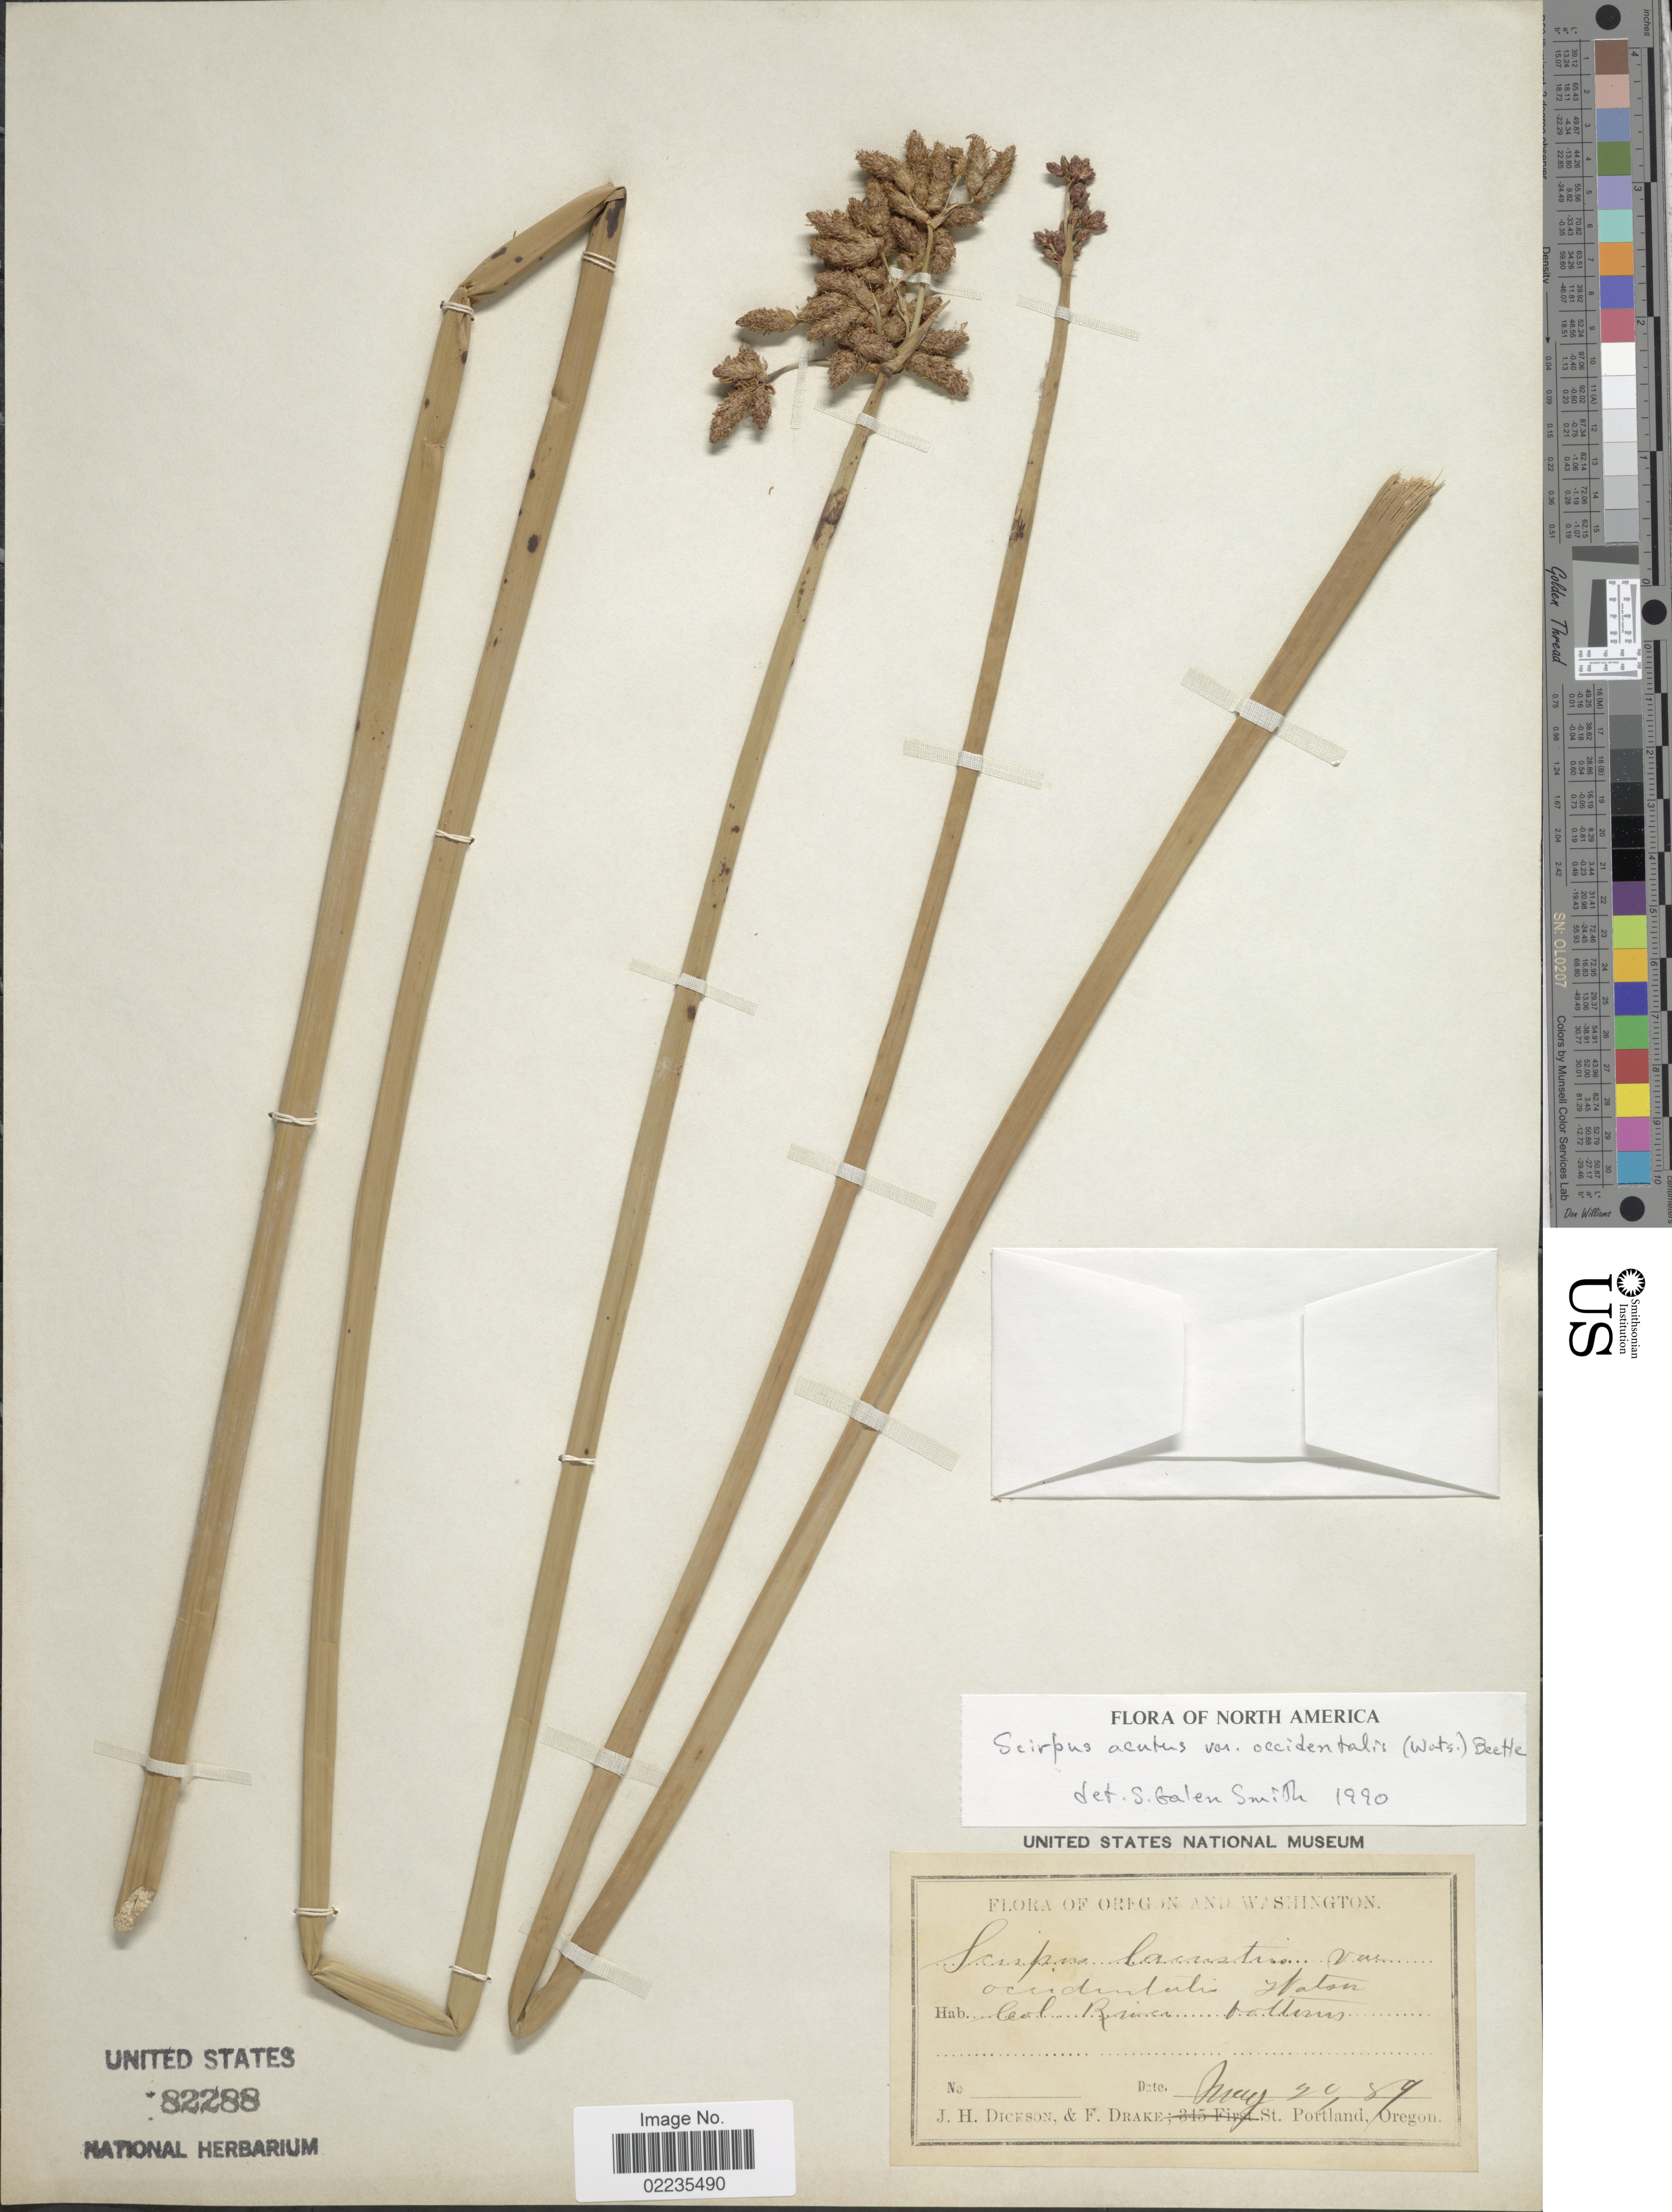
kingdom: Plantae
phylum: Tracheophyta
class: Liliopsida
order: Poales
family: Cyperaceae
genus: Schoenoplectus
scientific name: Schoenoplectus acutus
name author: (Muhl. ex Bigelow) Á. Löve & D. Löve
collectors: J. Dickson & F. Drake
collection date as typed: Transcribed d/m/y: 20/5/89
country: United States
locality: Oregon and Washington, Occidentale Watson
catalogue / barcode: US 82288